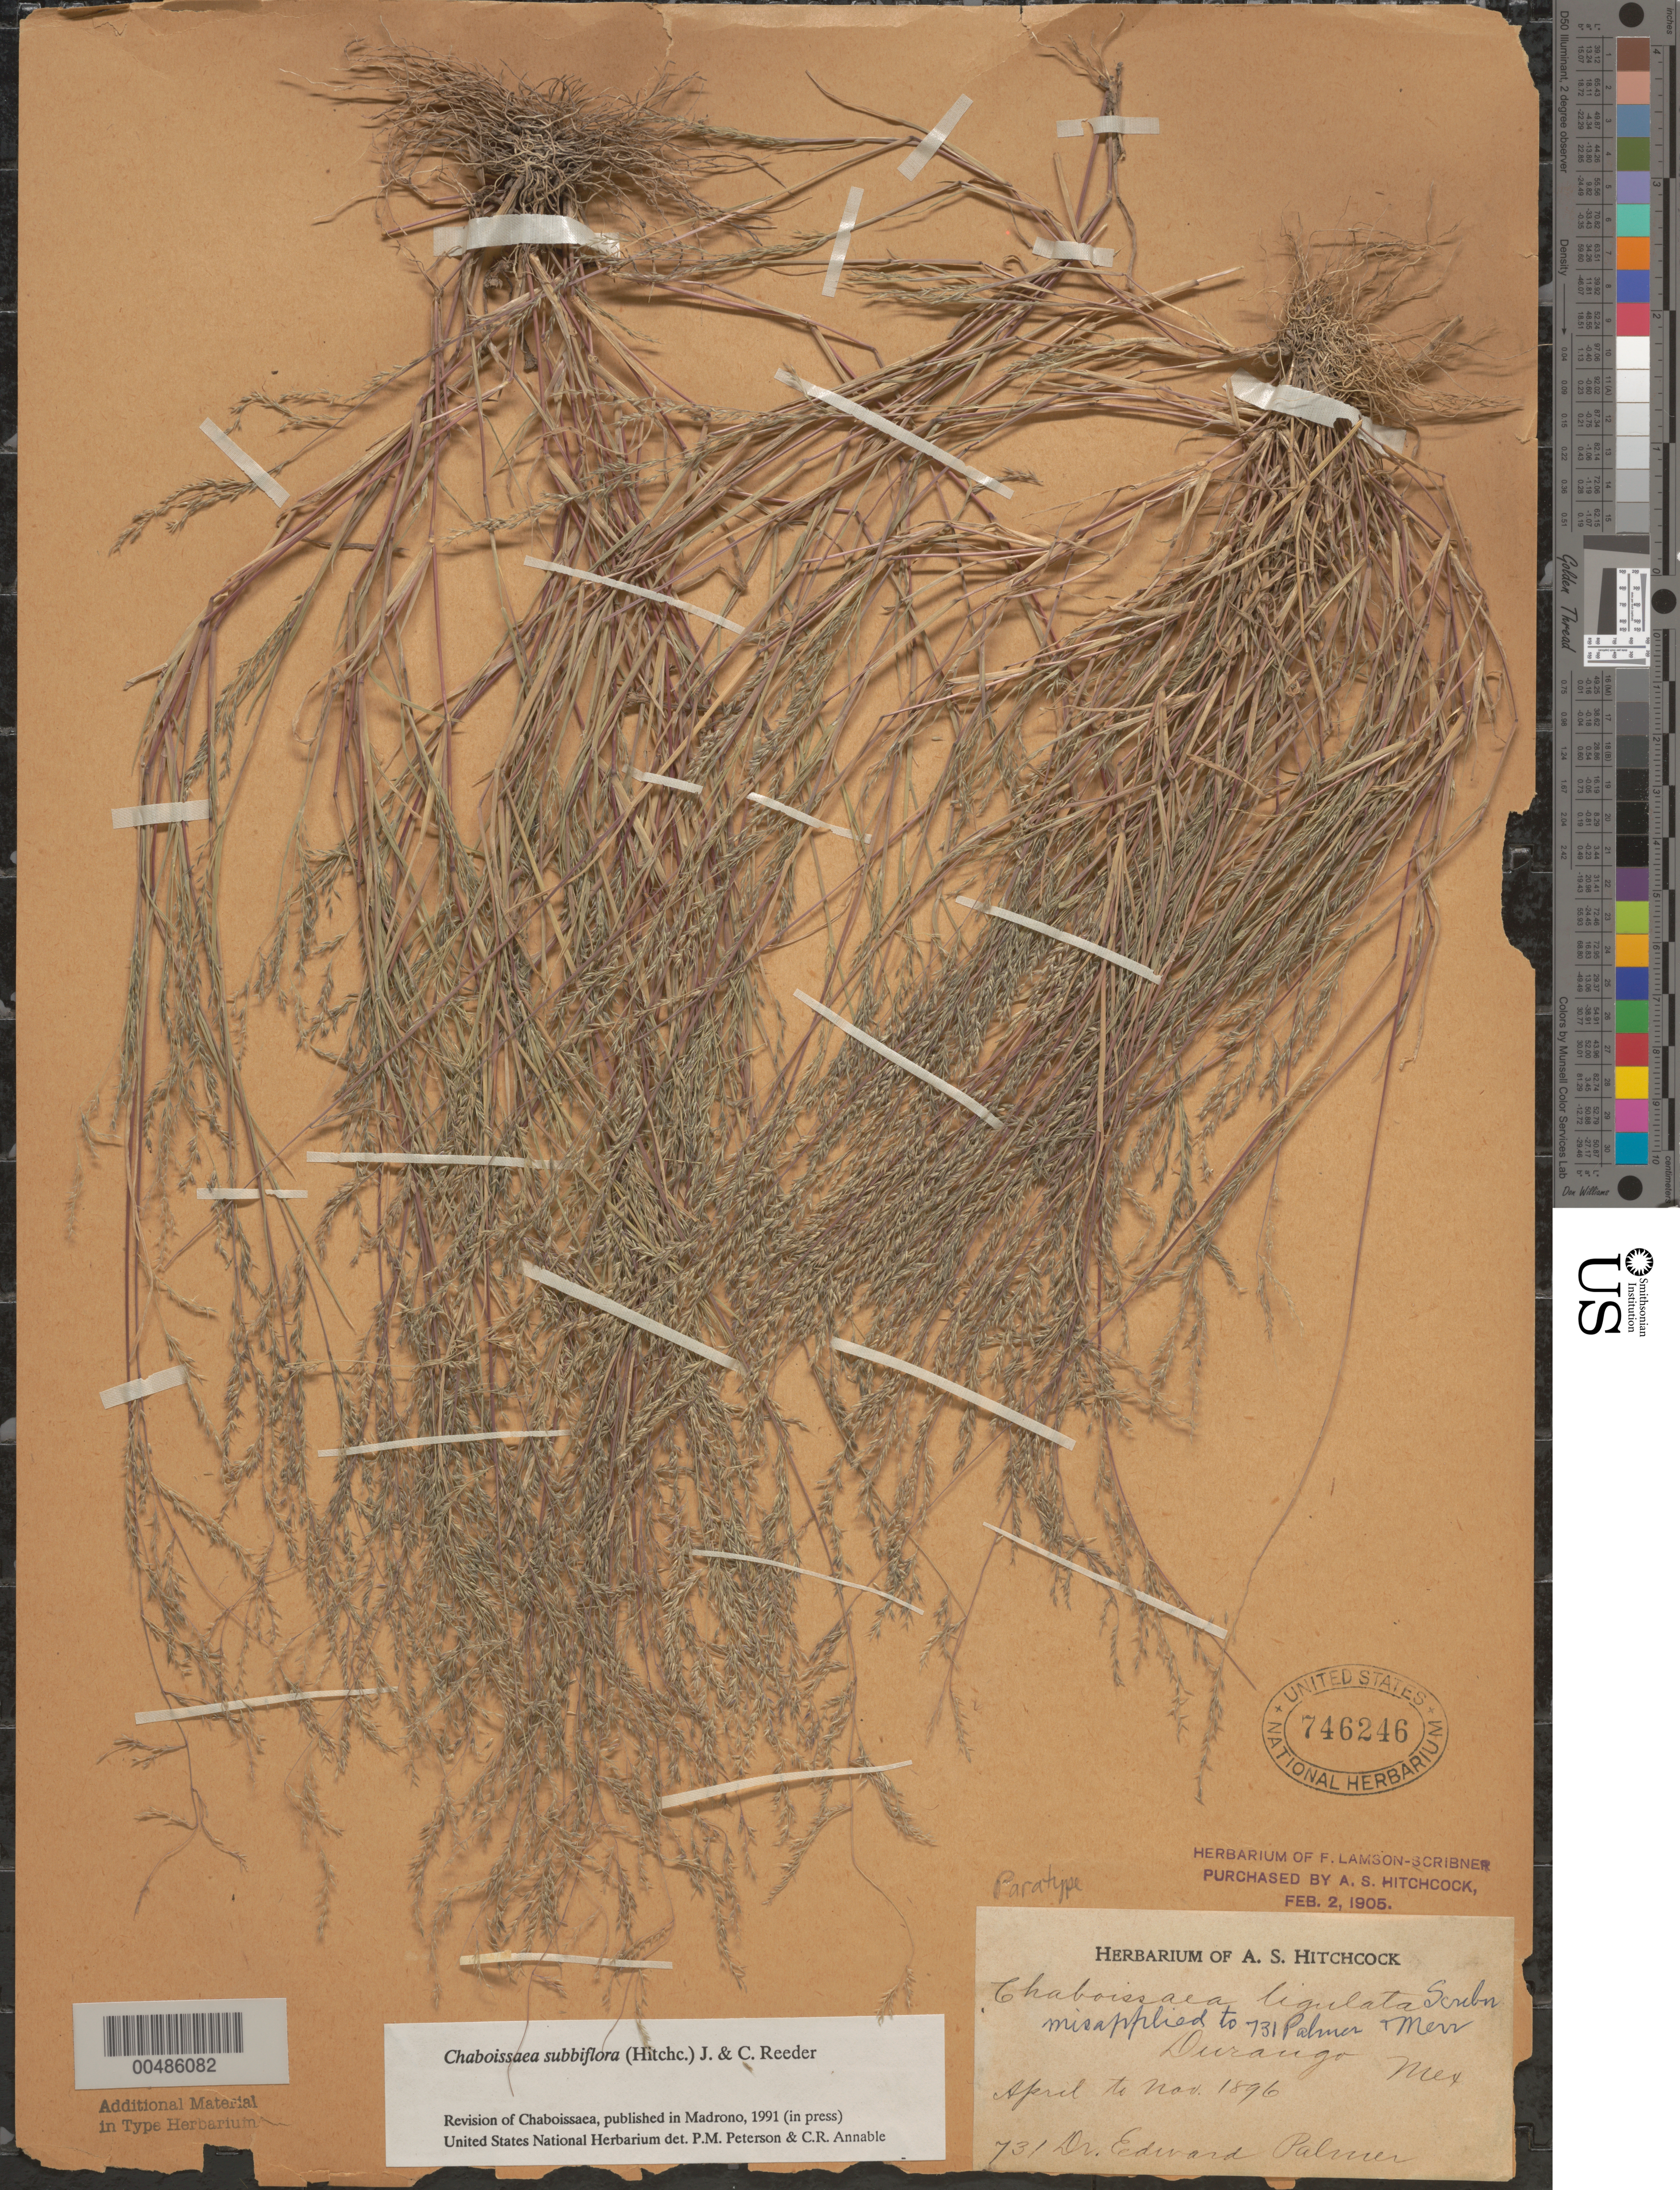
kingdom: Plantae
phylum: Tracheophyta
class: Liliopsida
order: Poales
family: Poaceae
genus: Chaboissaea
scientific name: Chaboissaea subbiflora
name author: (Hitchc.) Reeder & C. Reeder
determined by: Peterson, P. M.; Annable, C. R.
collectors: E. Palmer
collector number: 731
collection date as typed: Apr 1896 to Nov 1896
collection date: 1896-04/1896-11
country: Mexico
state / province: Durango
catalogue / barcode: US 746246